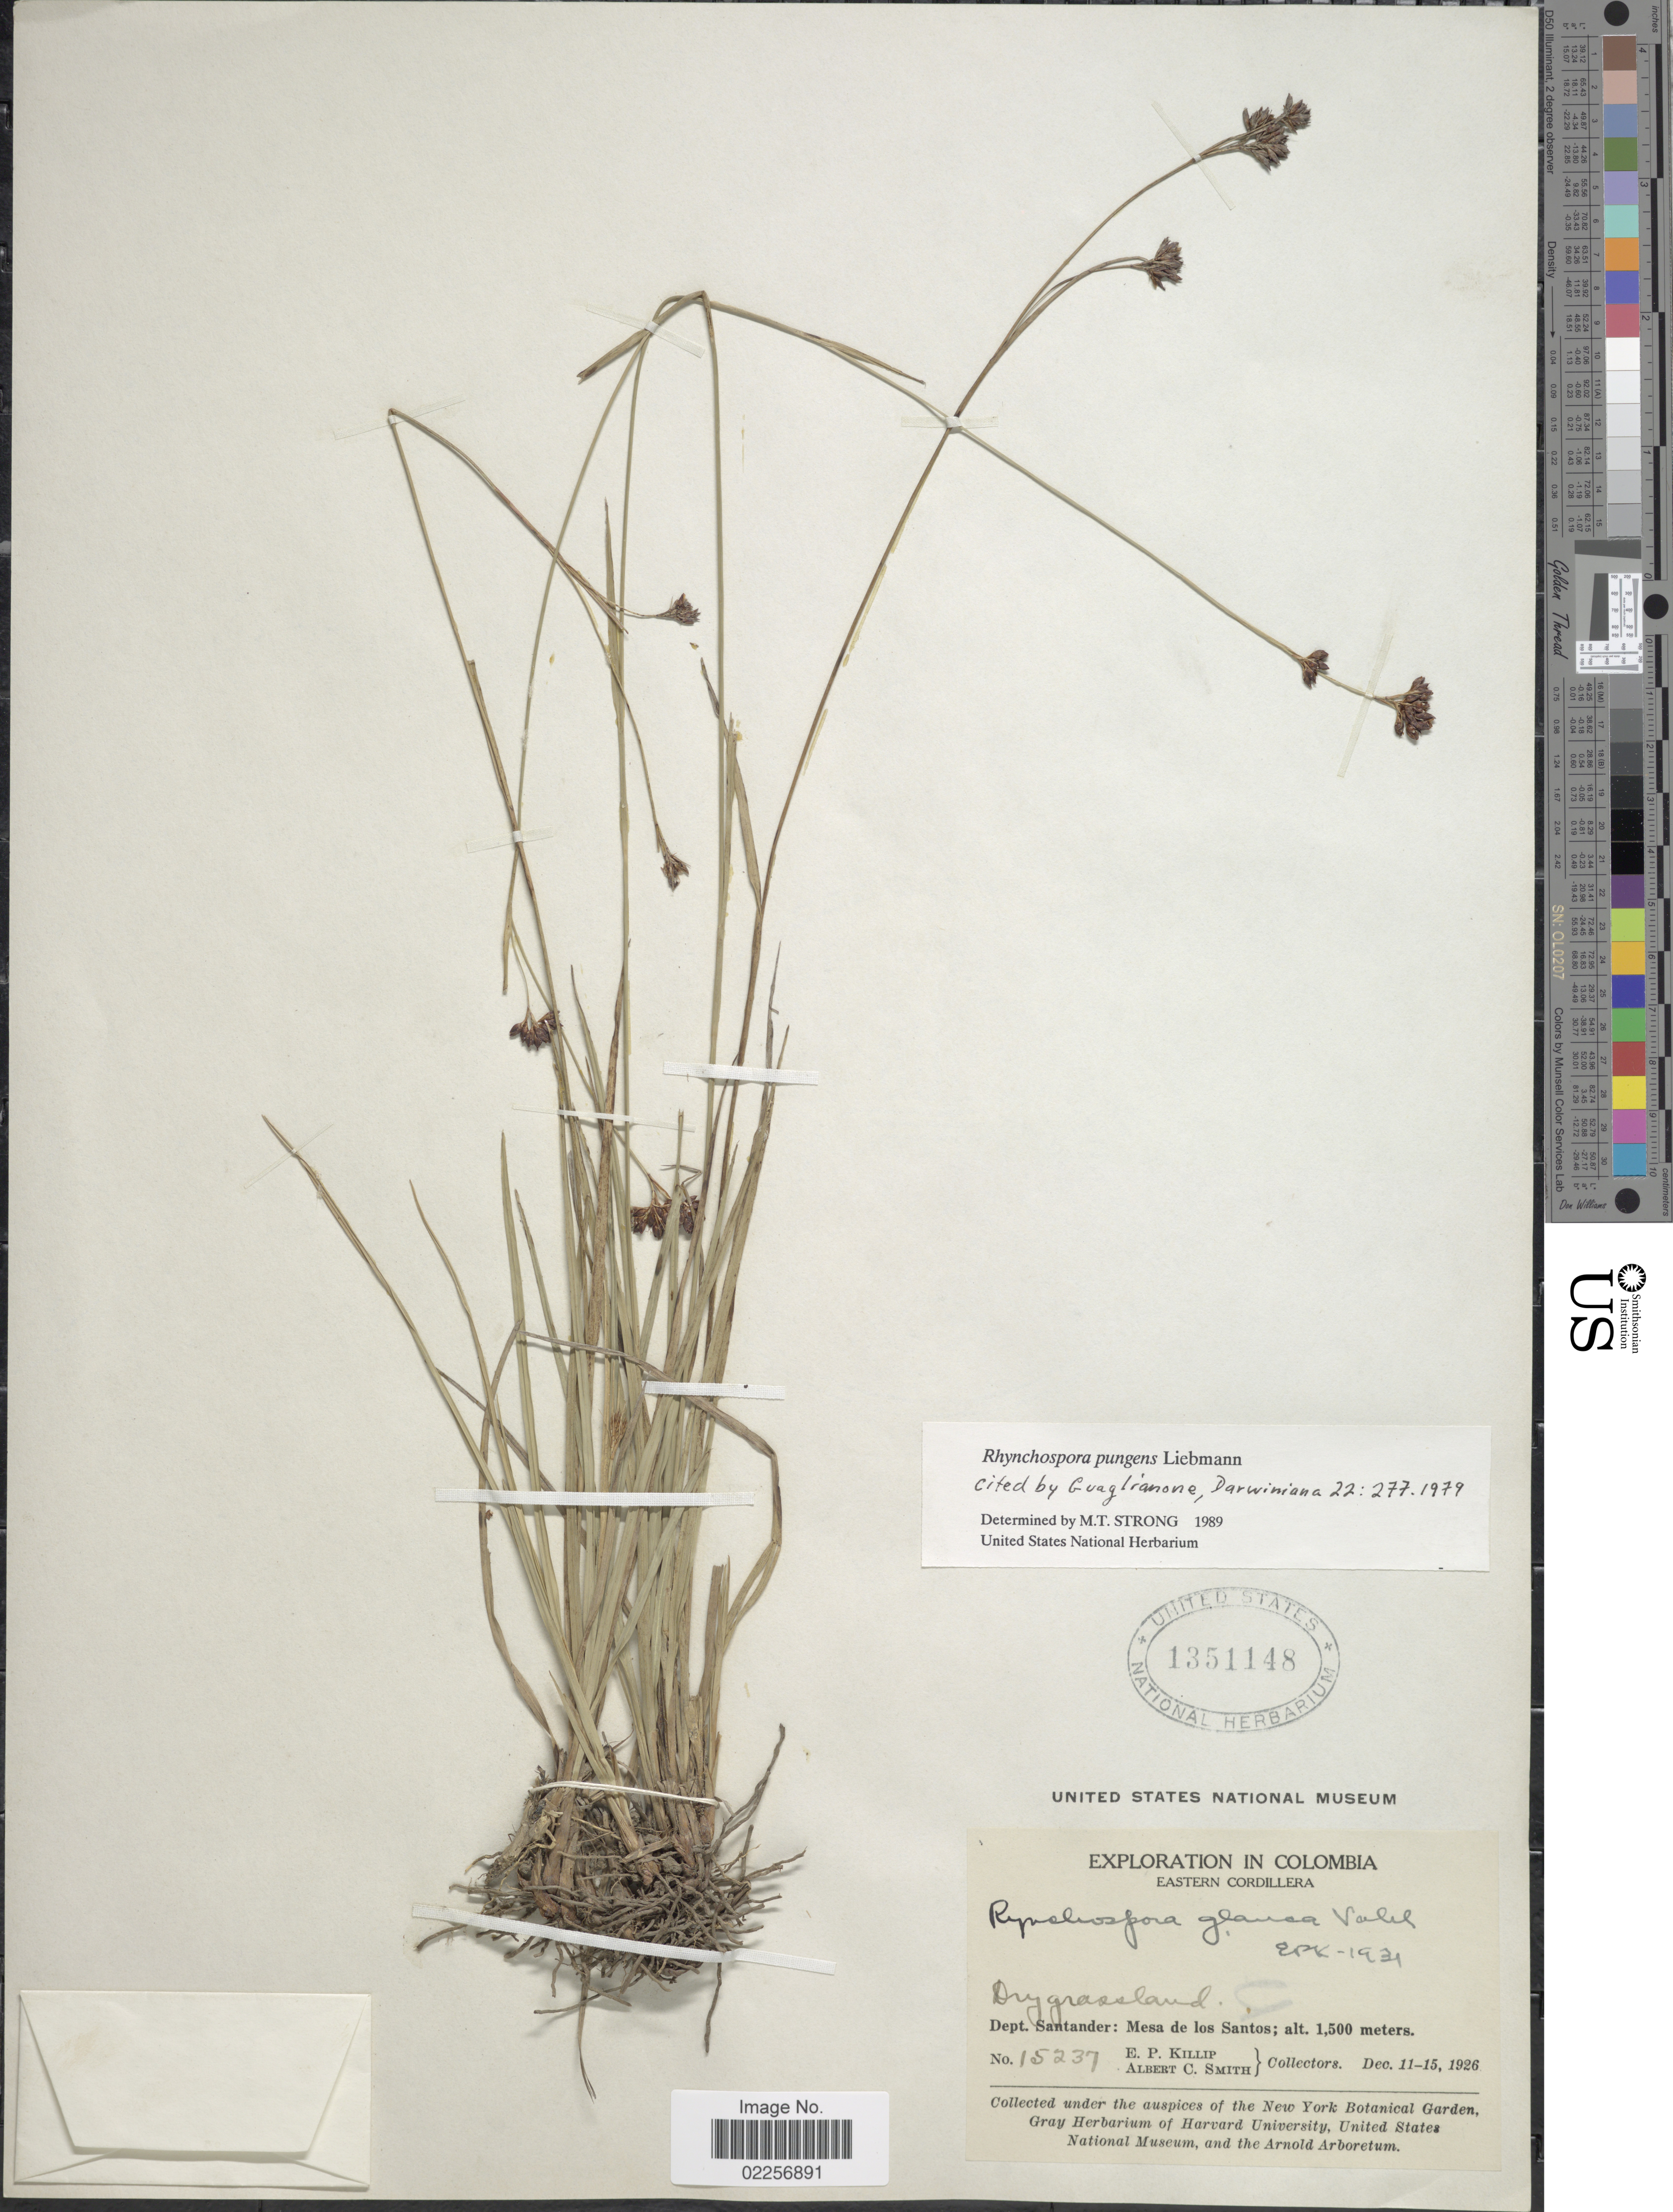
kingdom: Plantae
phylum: Tracheophyta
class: Liliopsida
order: Poales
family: Cyperaceae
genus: Rhynchospora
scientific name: Rhynchospora pungens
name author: Liebm.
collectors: E. P. Killip & A. C. Smith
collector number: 15237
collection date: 1926-12-11/1926-12-15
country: Colombia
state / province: Santander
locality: Eastern Cordillera. Dept. Santander: Mesa de los Santos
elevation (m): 1500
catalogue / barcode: US 1351148